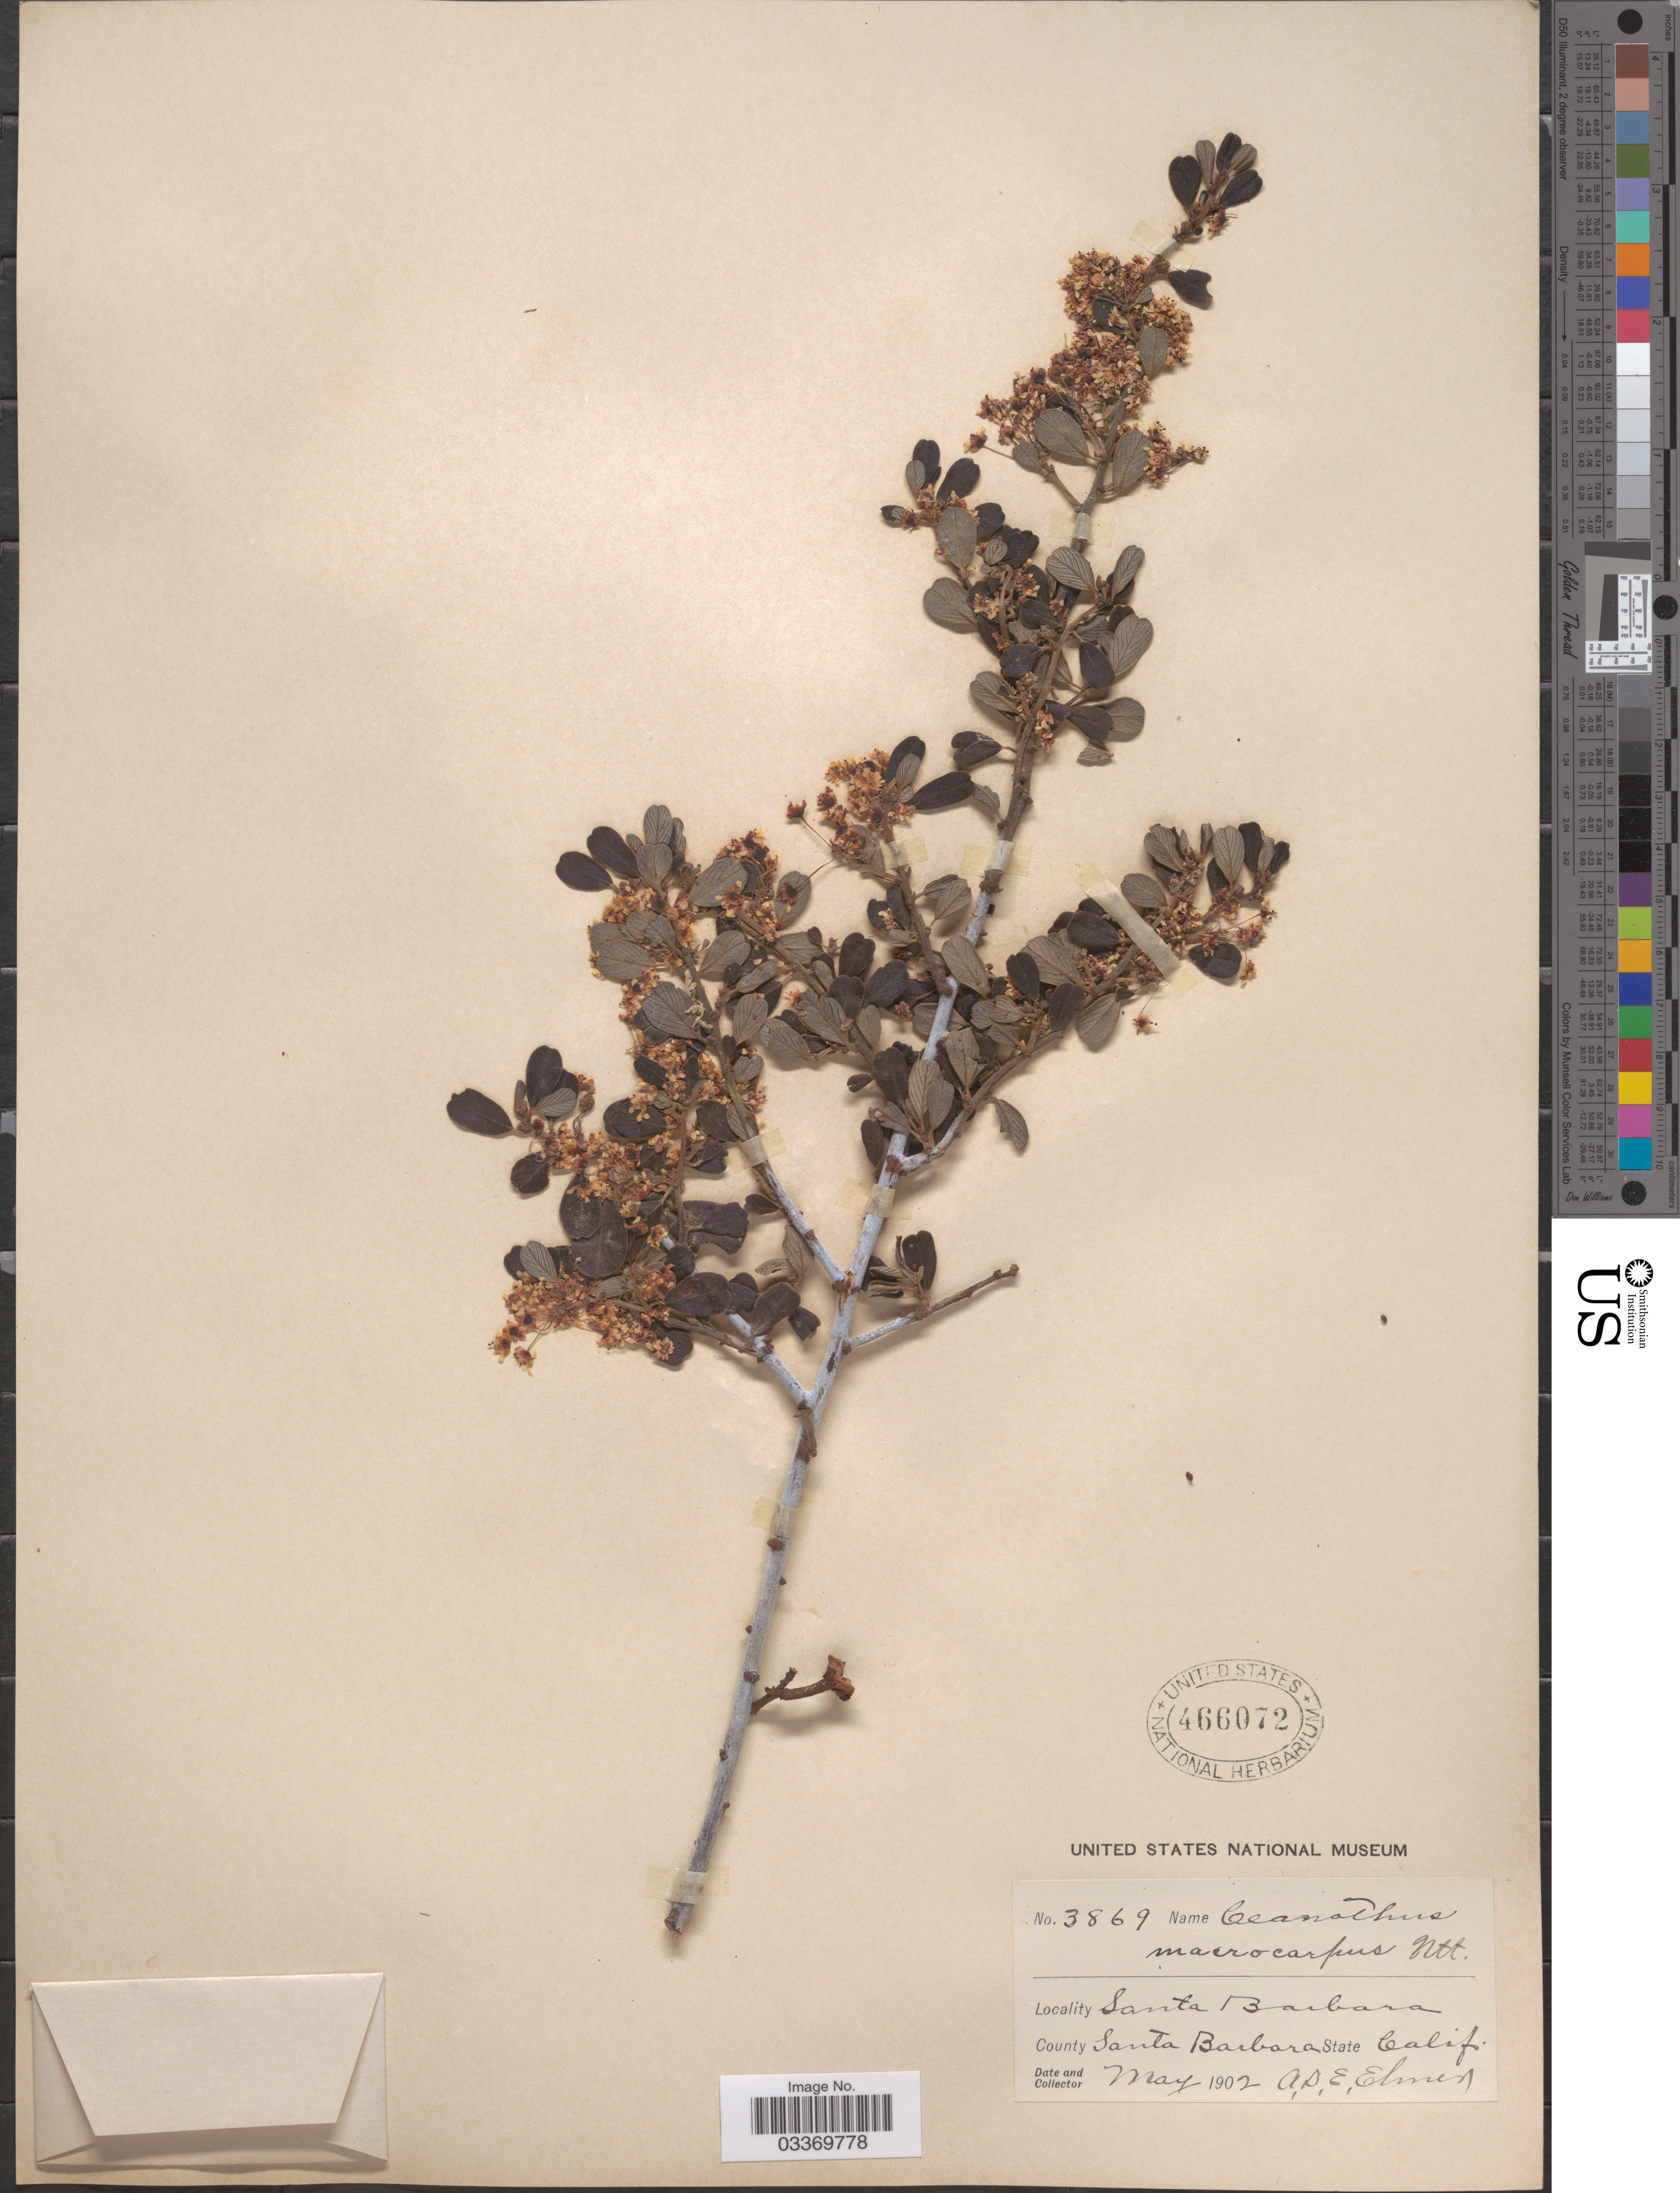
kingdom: Plantae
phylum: Tracheophyta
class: Magnoliopsida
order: Rosales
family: Rhamnaceae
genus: Ceanothus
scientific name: Ceanothus macrocarpus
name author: Cav.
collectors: A. D. E. Elmer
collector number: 3869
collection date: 1902-05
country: United States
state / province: California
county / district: Santa Barbara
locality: Santa Barbara. County Santa Barbara.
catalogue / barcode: US 466072